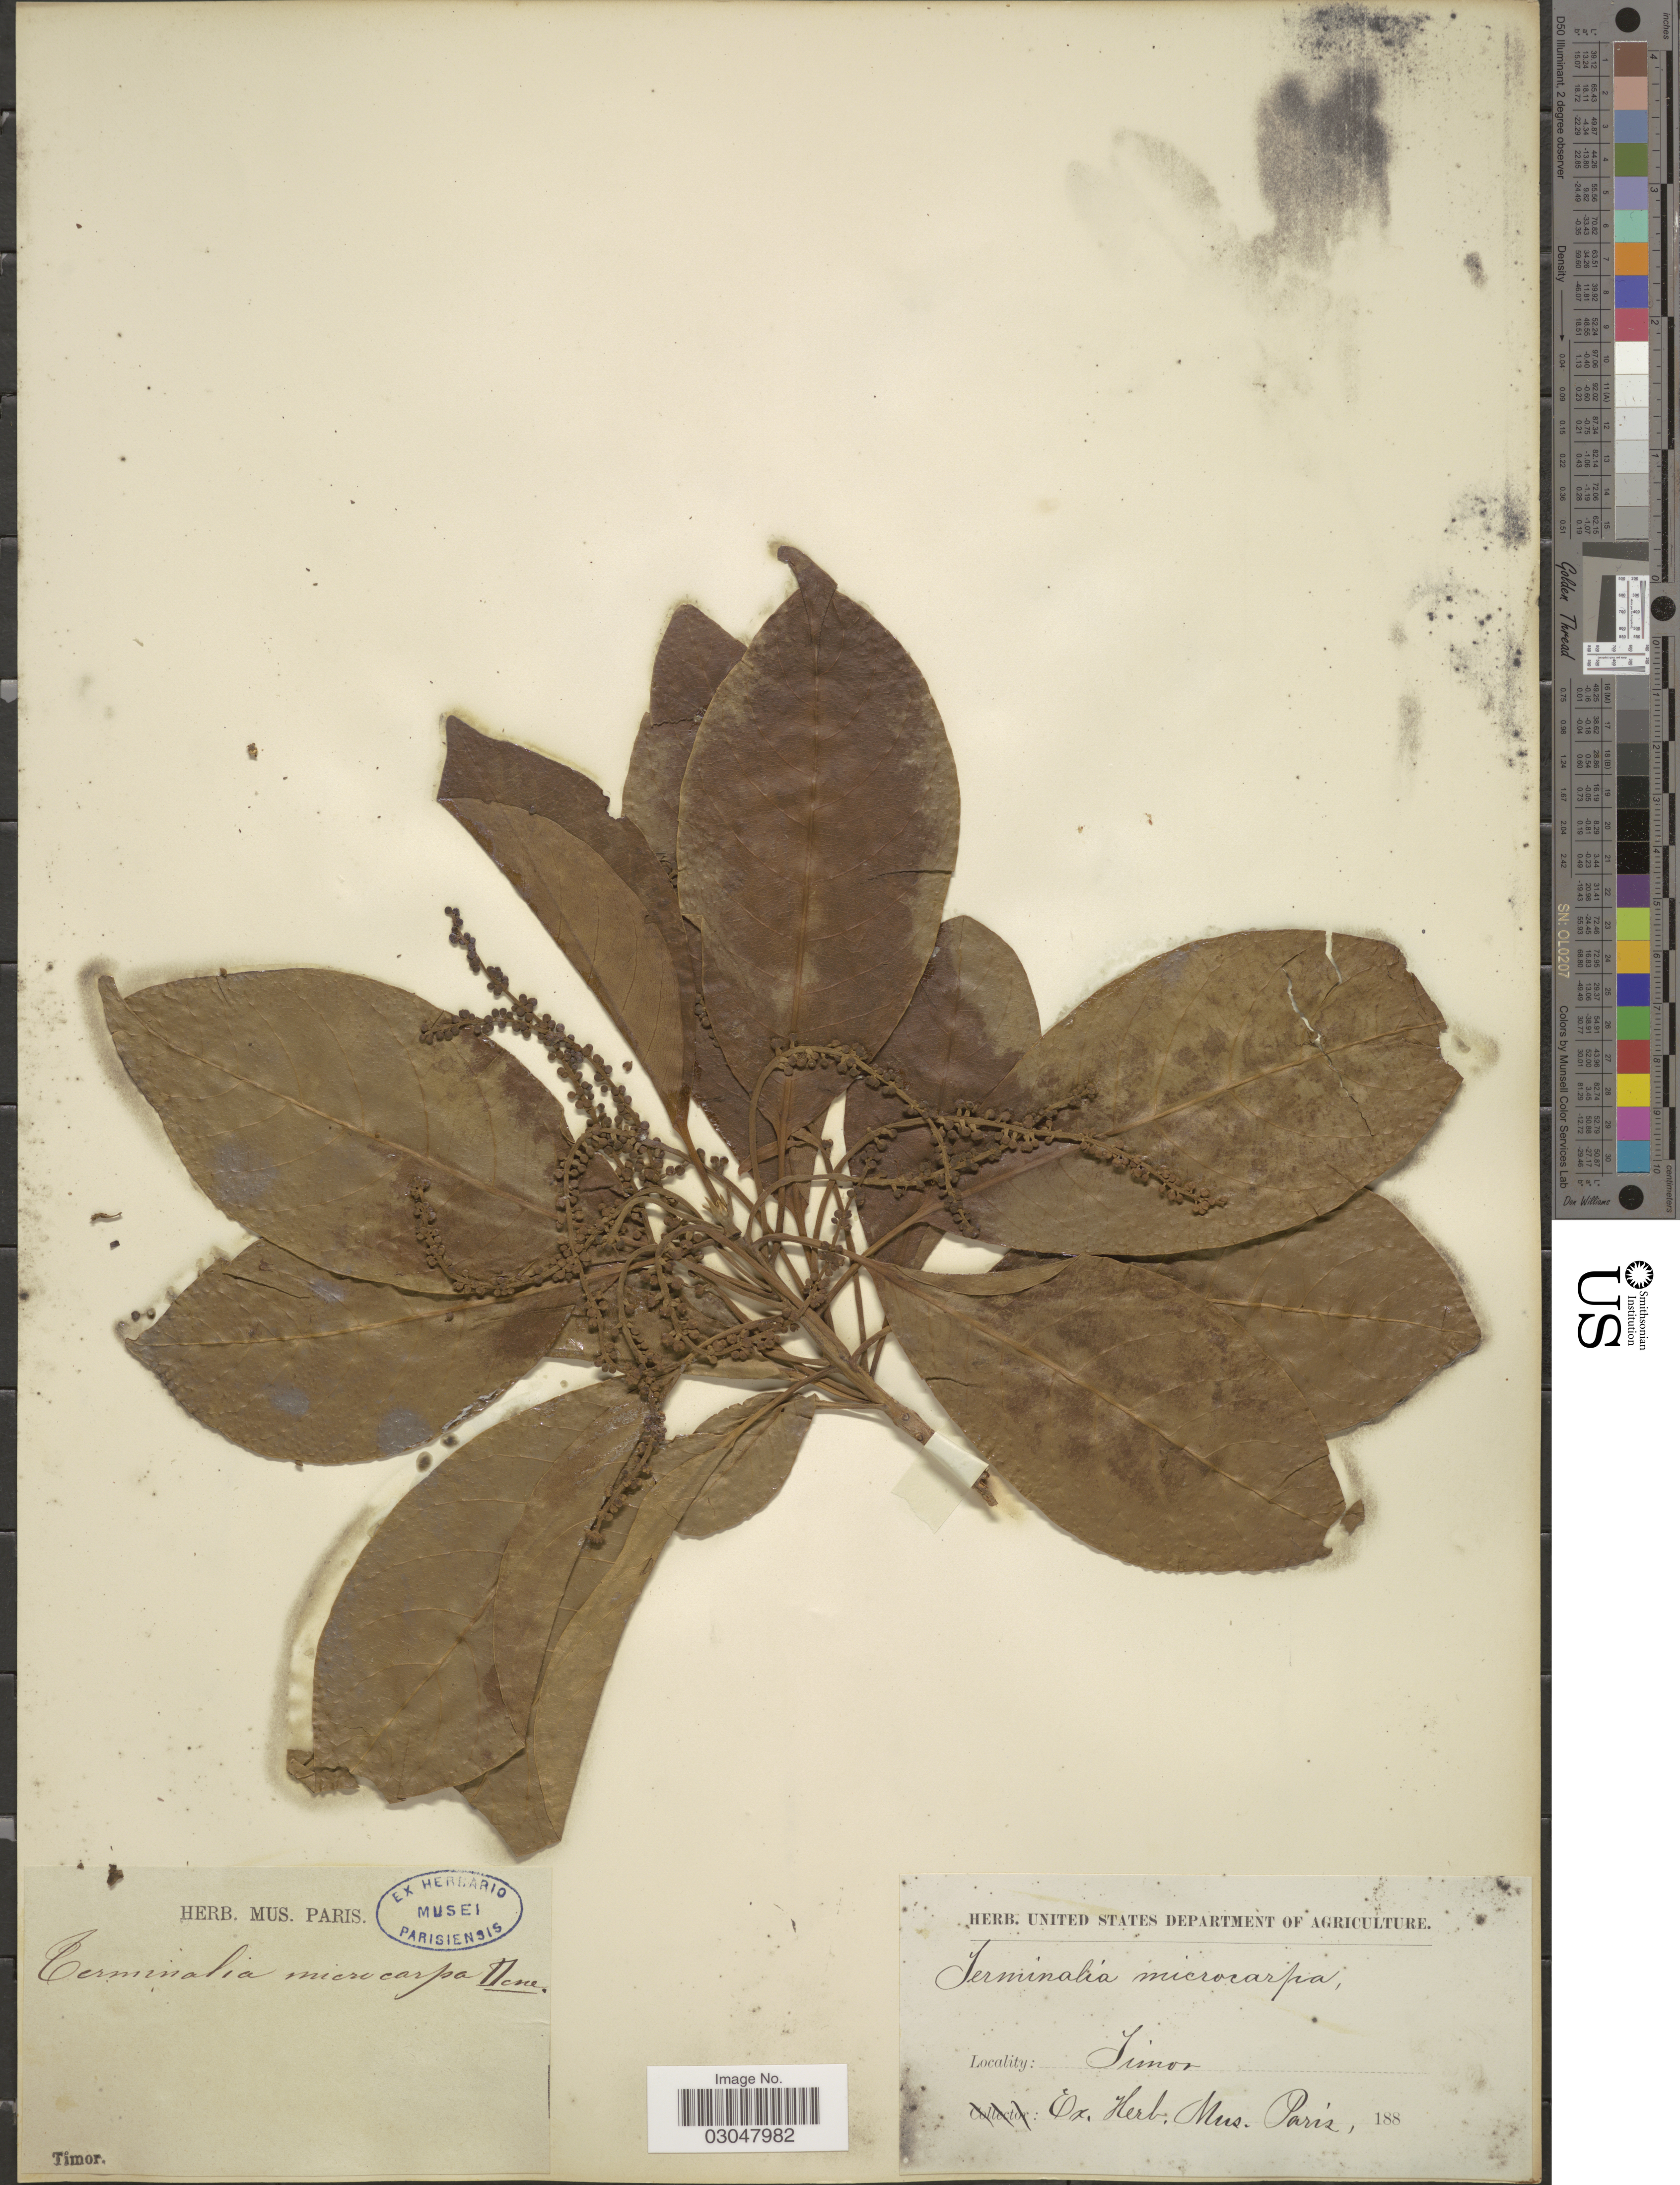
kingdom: Plantae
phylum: Tracheophyta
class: Magnoliopsida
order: Myrtales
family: Combretaceae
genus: Terminalia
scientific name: Terminalia microcarpa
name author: Decne.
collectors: ex herb. Mus. Paris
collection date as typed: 188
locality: Timor.